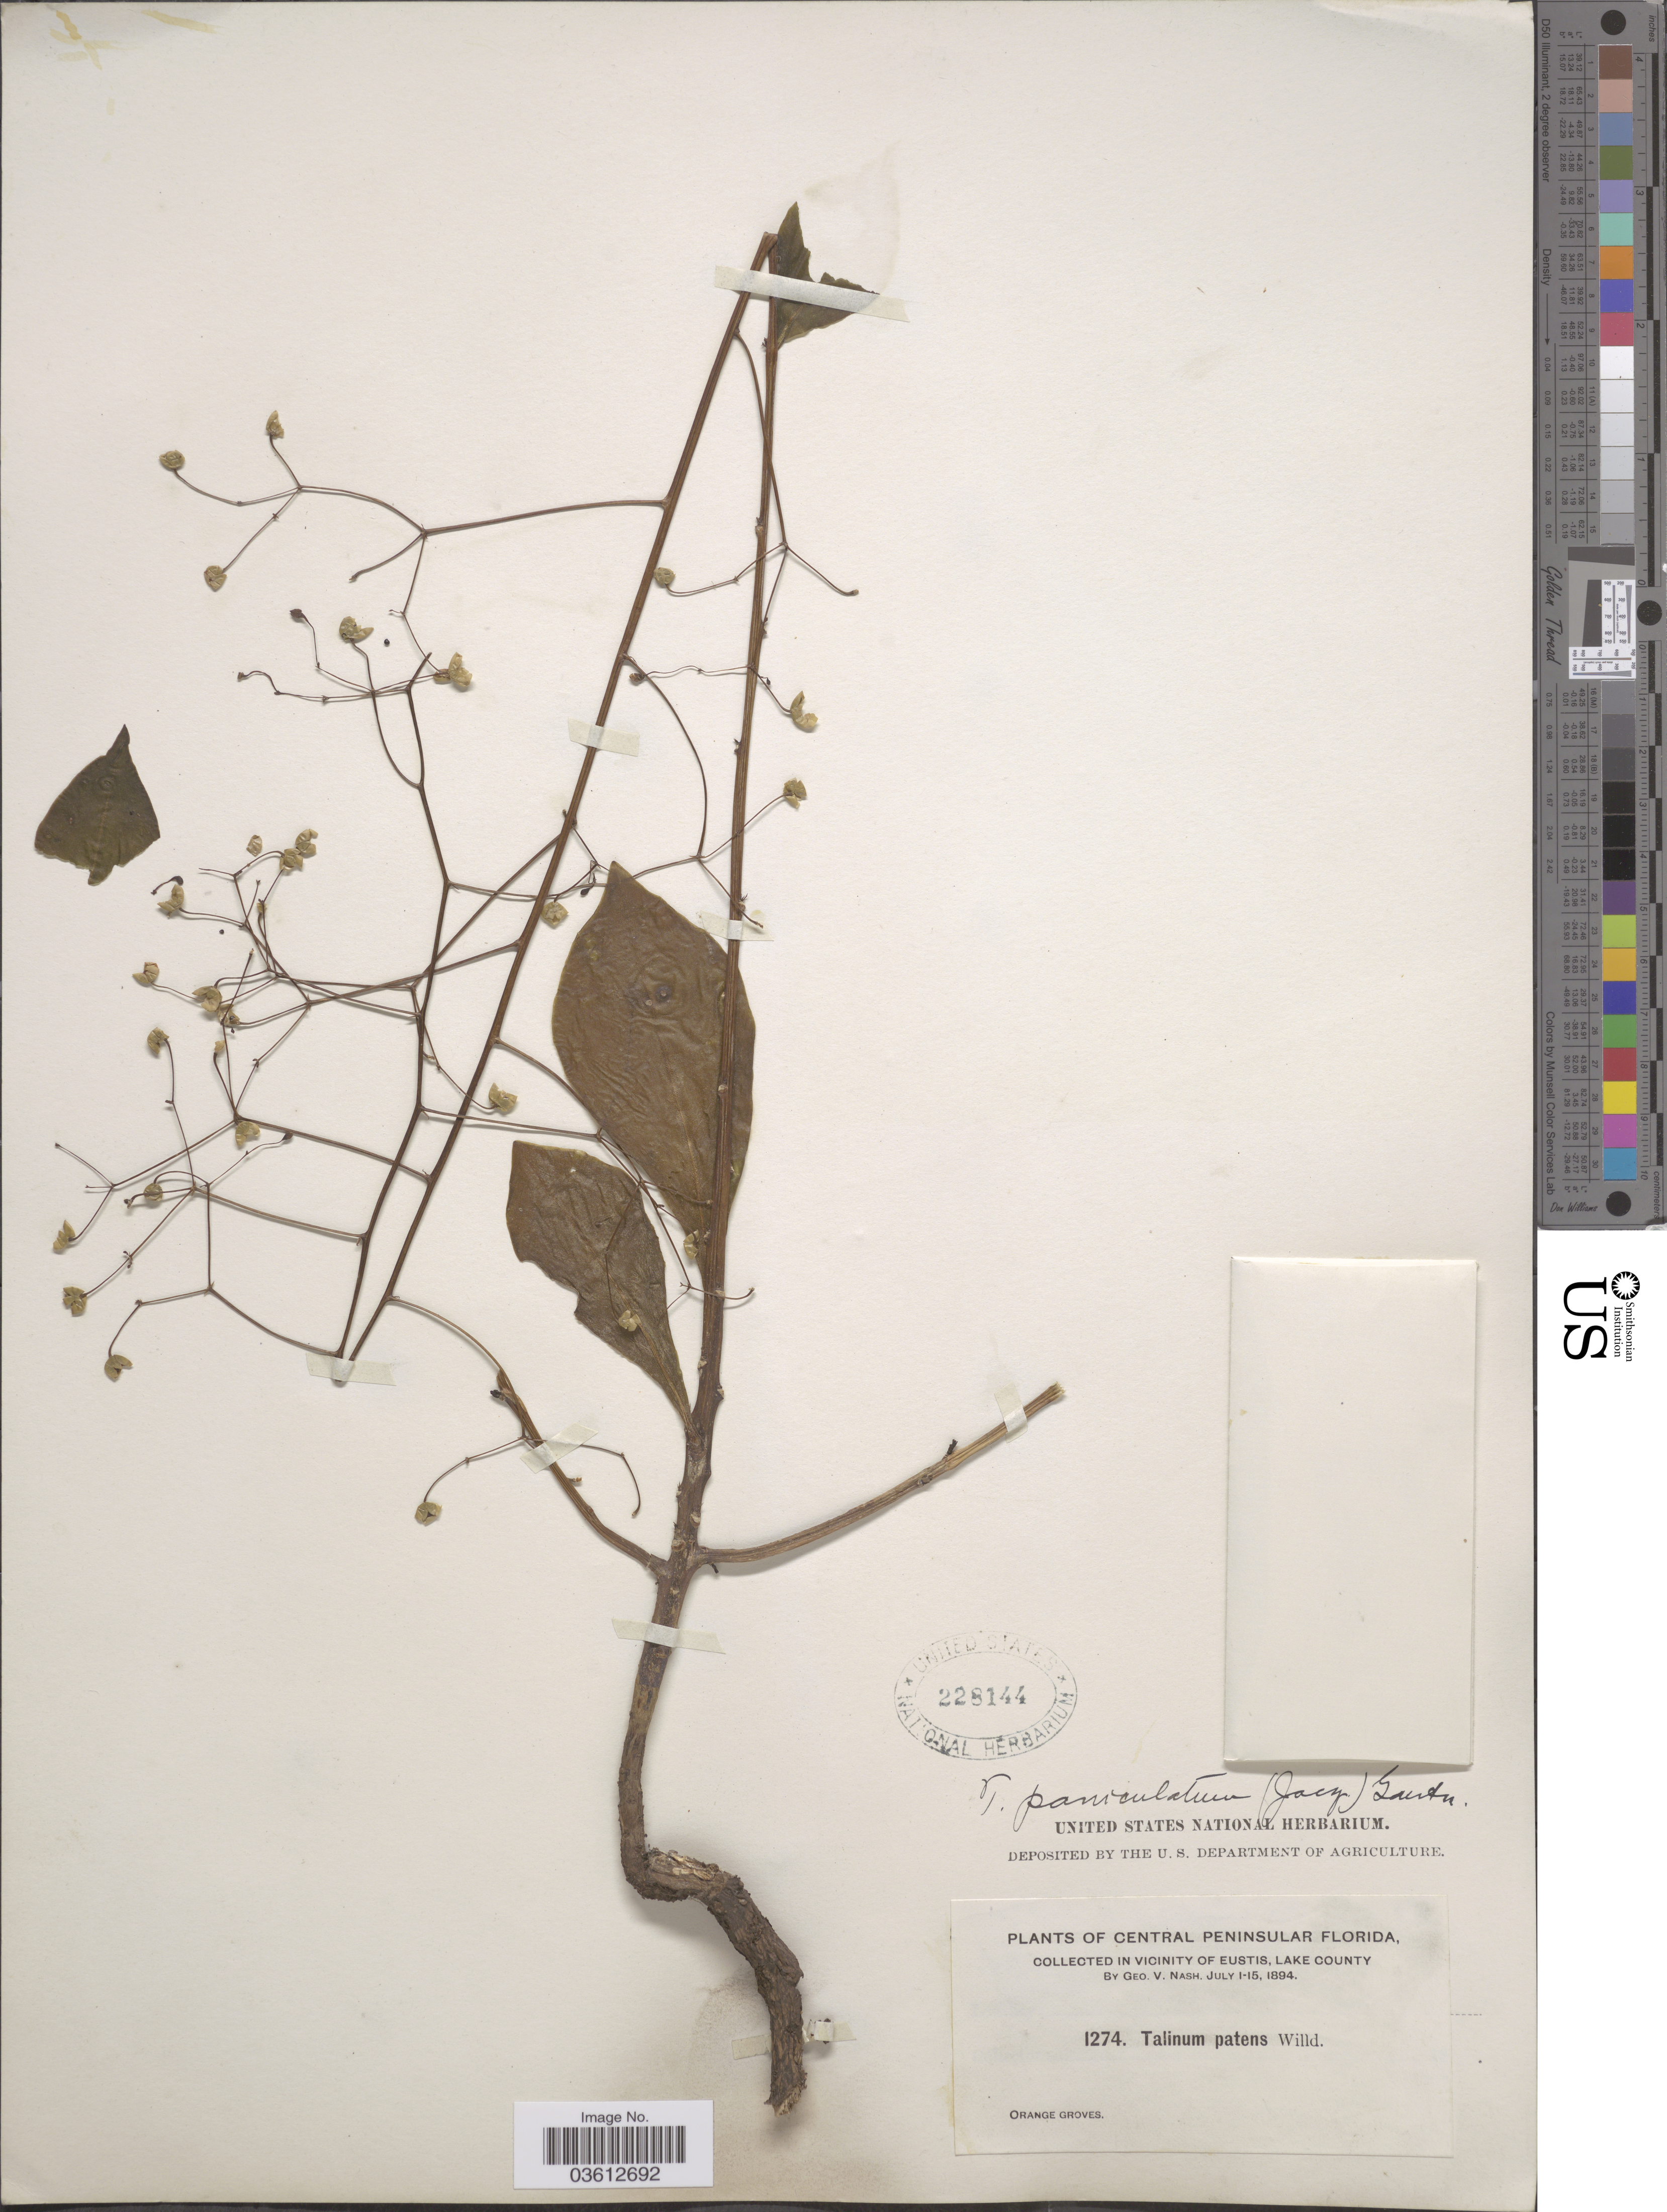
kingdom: Plantae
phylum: Tracheophyta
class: Magnoliopsida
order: Caryophyllales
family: Talinaceae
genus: Talinum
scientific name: Talinum paniculatum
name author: (Jacq.) Gaertn.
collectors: G. V. Nash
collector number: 1274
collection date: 1894-07-01/1894-07-15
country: United States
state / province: Florida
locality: Central Peninsular Florida. In vicinity of Eustis, Lake County. Orange Groves.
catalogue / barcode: US 228144